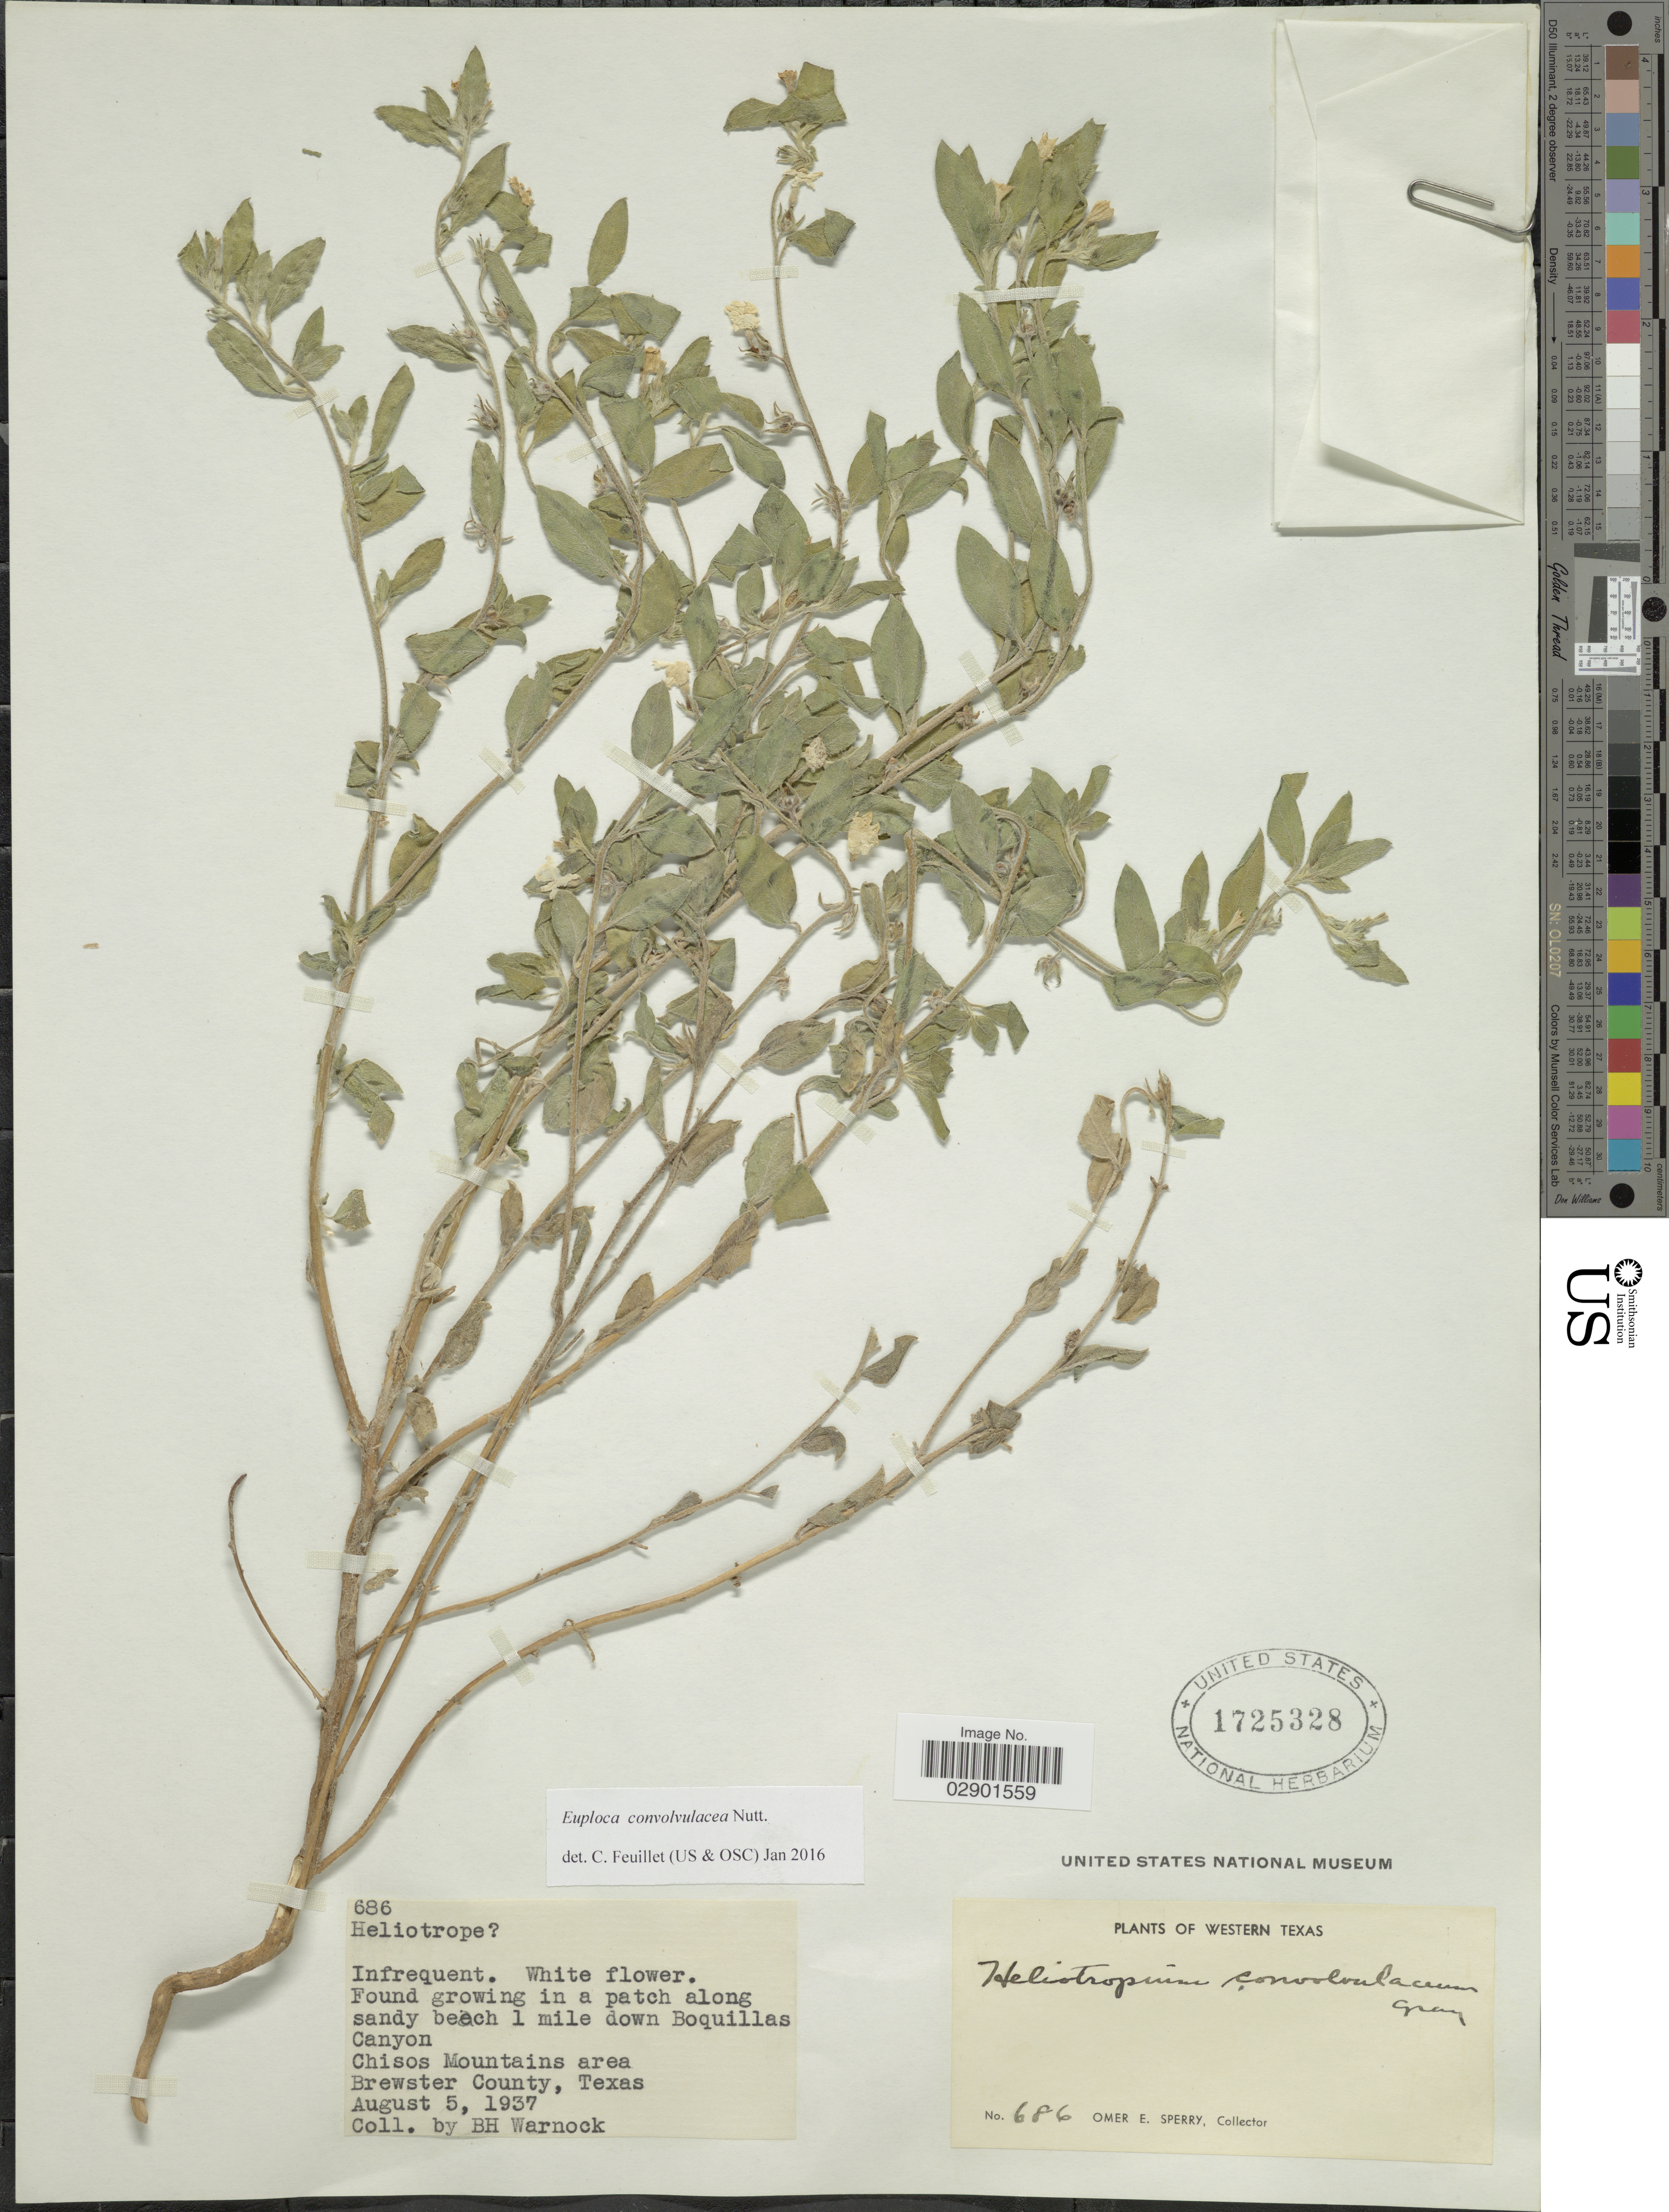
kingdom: Plantae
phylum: Tracheophyta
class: Magnoliopsida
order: Boraginales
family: Heliotropiaceae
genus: Euploca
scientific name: Euploca convolvulacea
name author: Nutt.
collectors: B. H. Warnock & O. E. Sperry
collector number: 686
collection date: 1937-08-05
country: United States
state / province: Texas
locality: A Patch along sandy beach 1 mile down Boquillas Canyon. Chisos Mountains area. Brewster County, Texas.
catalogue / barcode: US 1725328